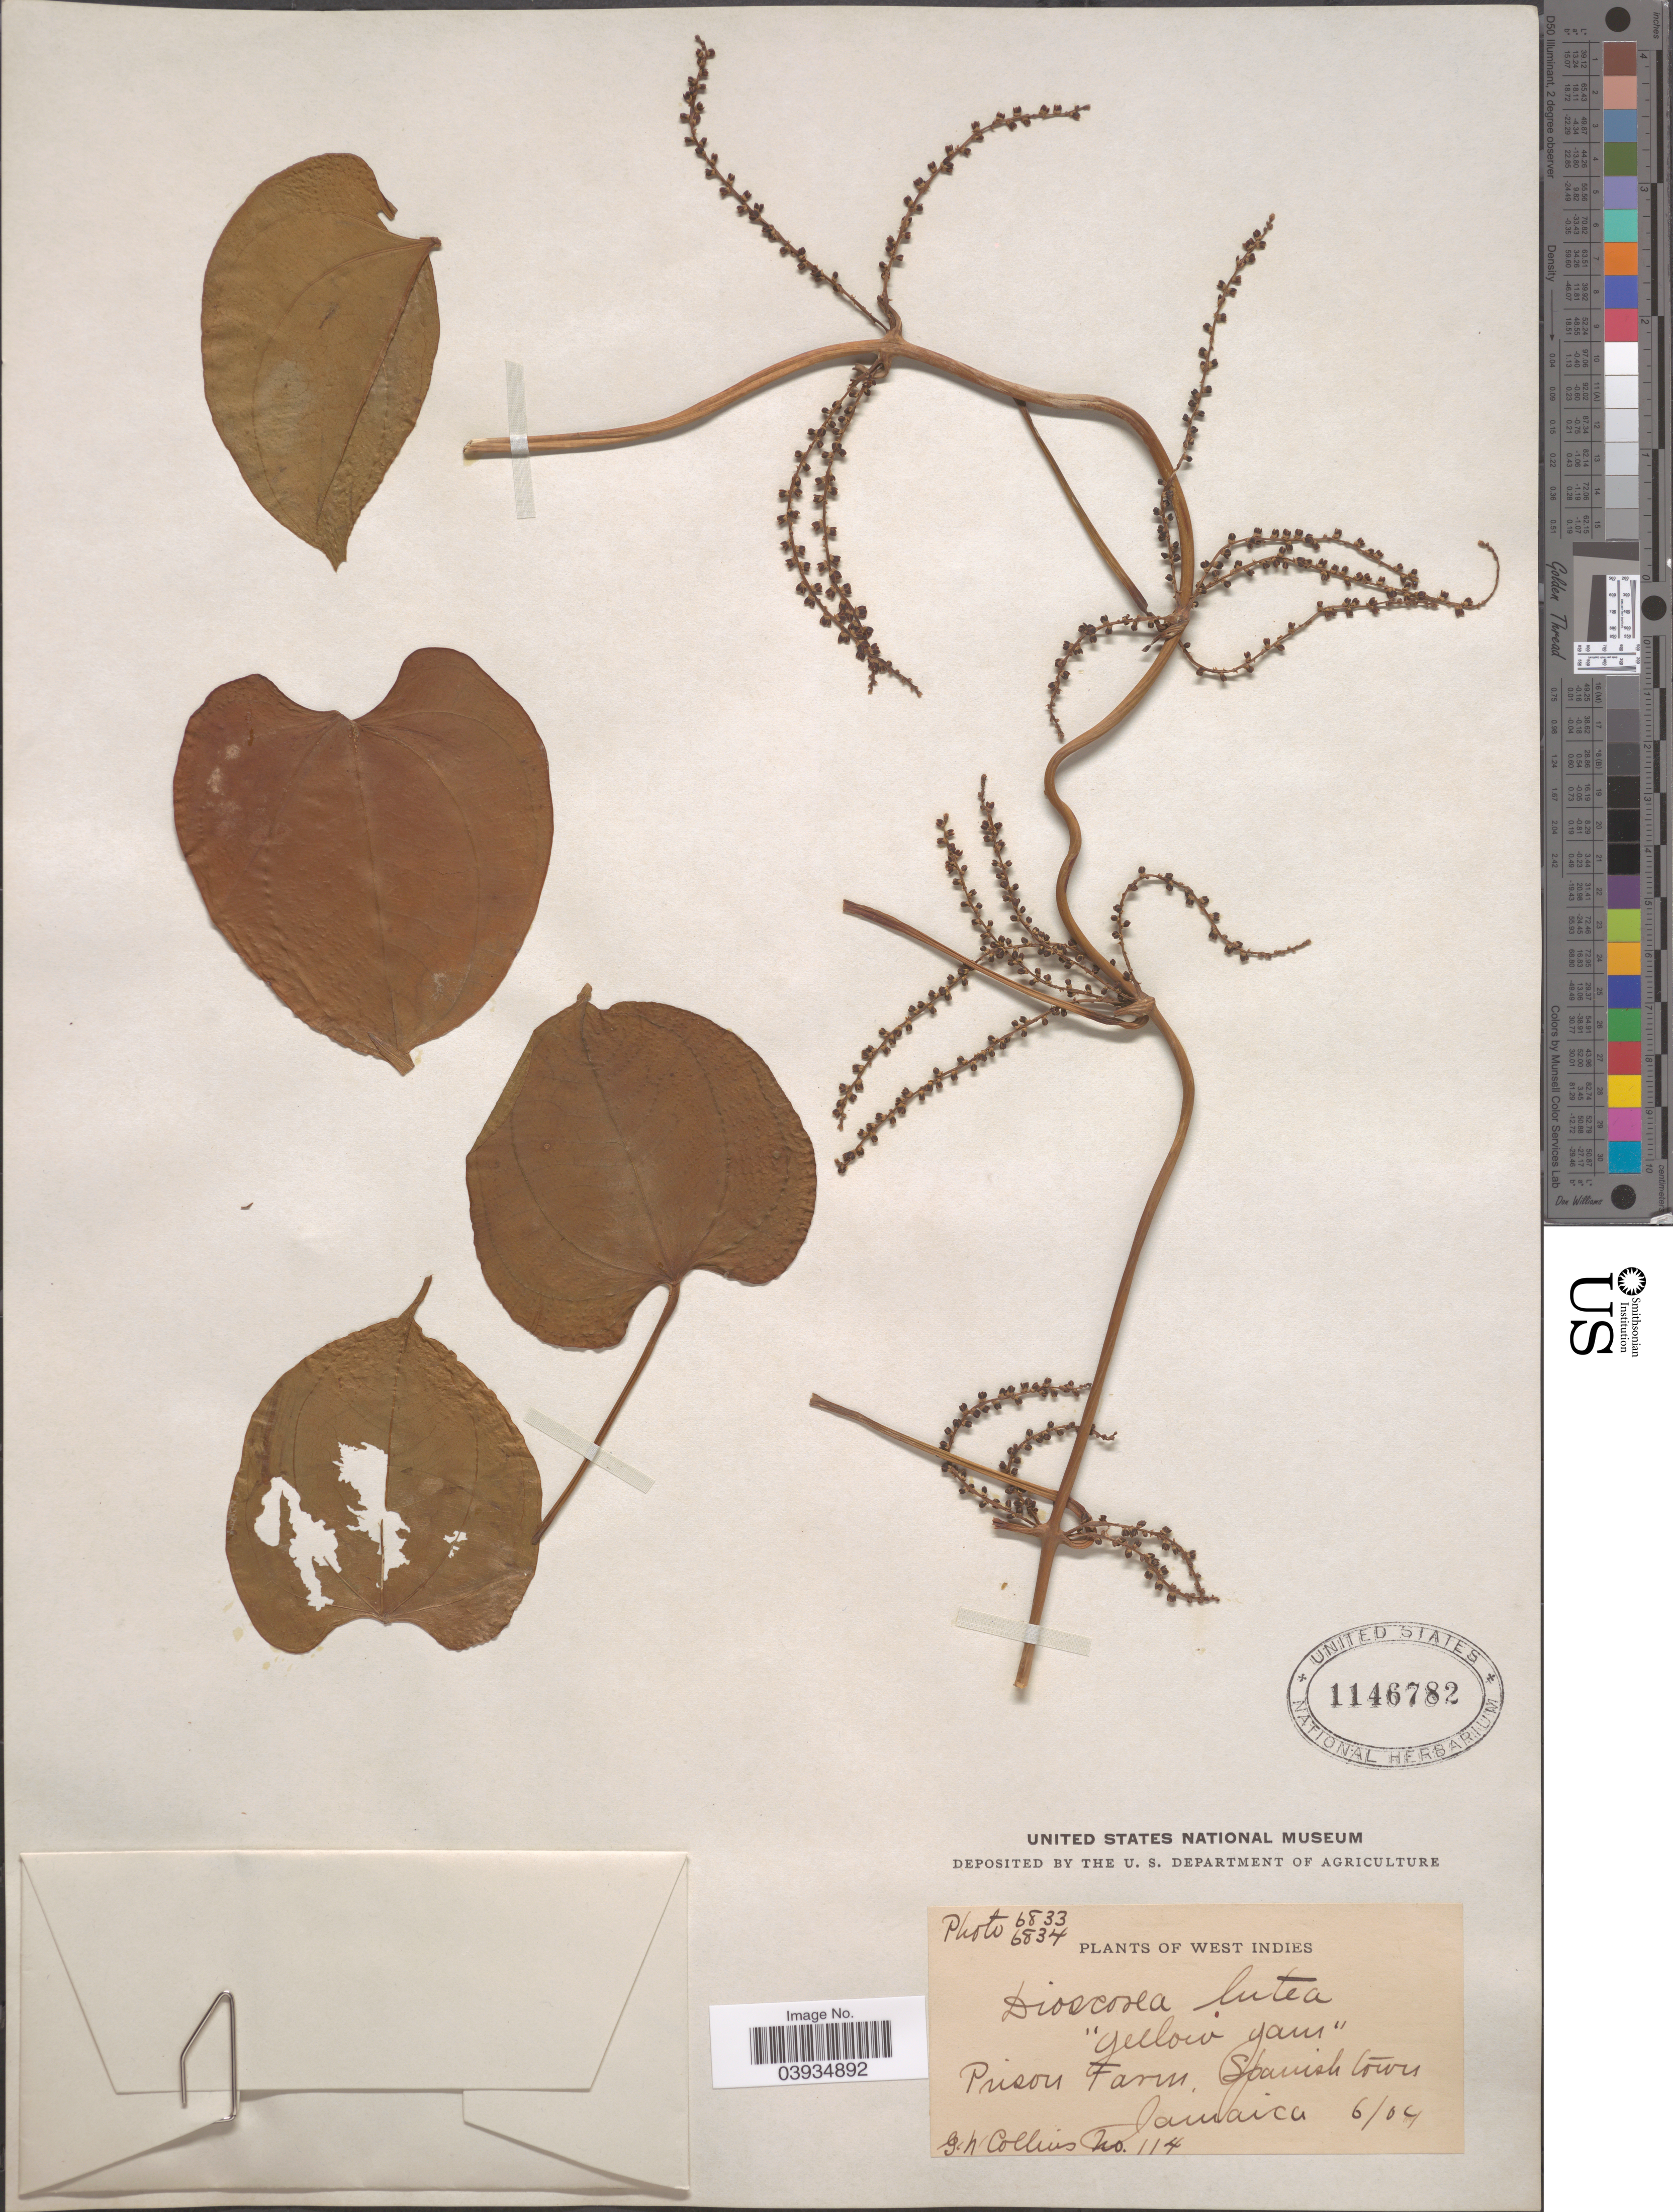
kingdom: Plantae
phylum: Tracheophyta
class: Liliopsida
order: Dioscoreales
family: Dioscoreaceae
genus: Dioscorea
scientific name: Dioscorea cayenensis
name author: Lam.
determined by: Strong, Mark T., (BOT), Smithsonian Institution - National Museum of Natural History (UNITED STATES)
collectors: G. Collins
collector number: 114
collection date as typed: Transcribed d/m/y: /6/4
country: Jamaica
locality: Prison Farm, Spanish town.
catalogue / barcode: US 1146782